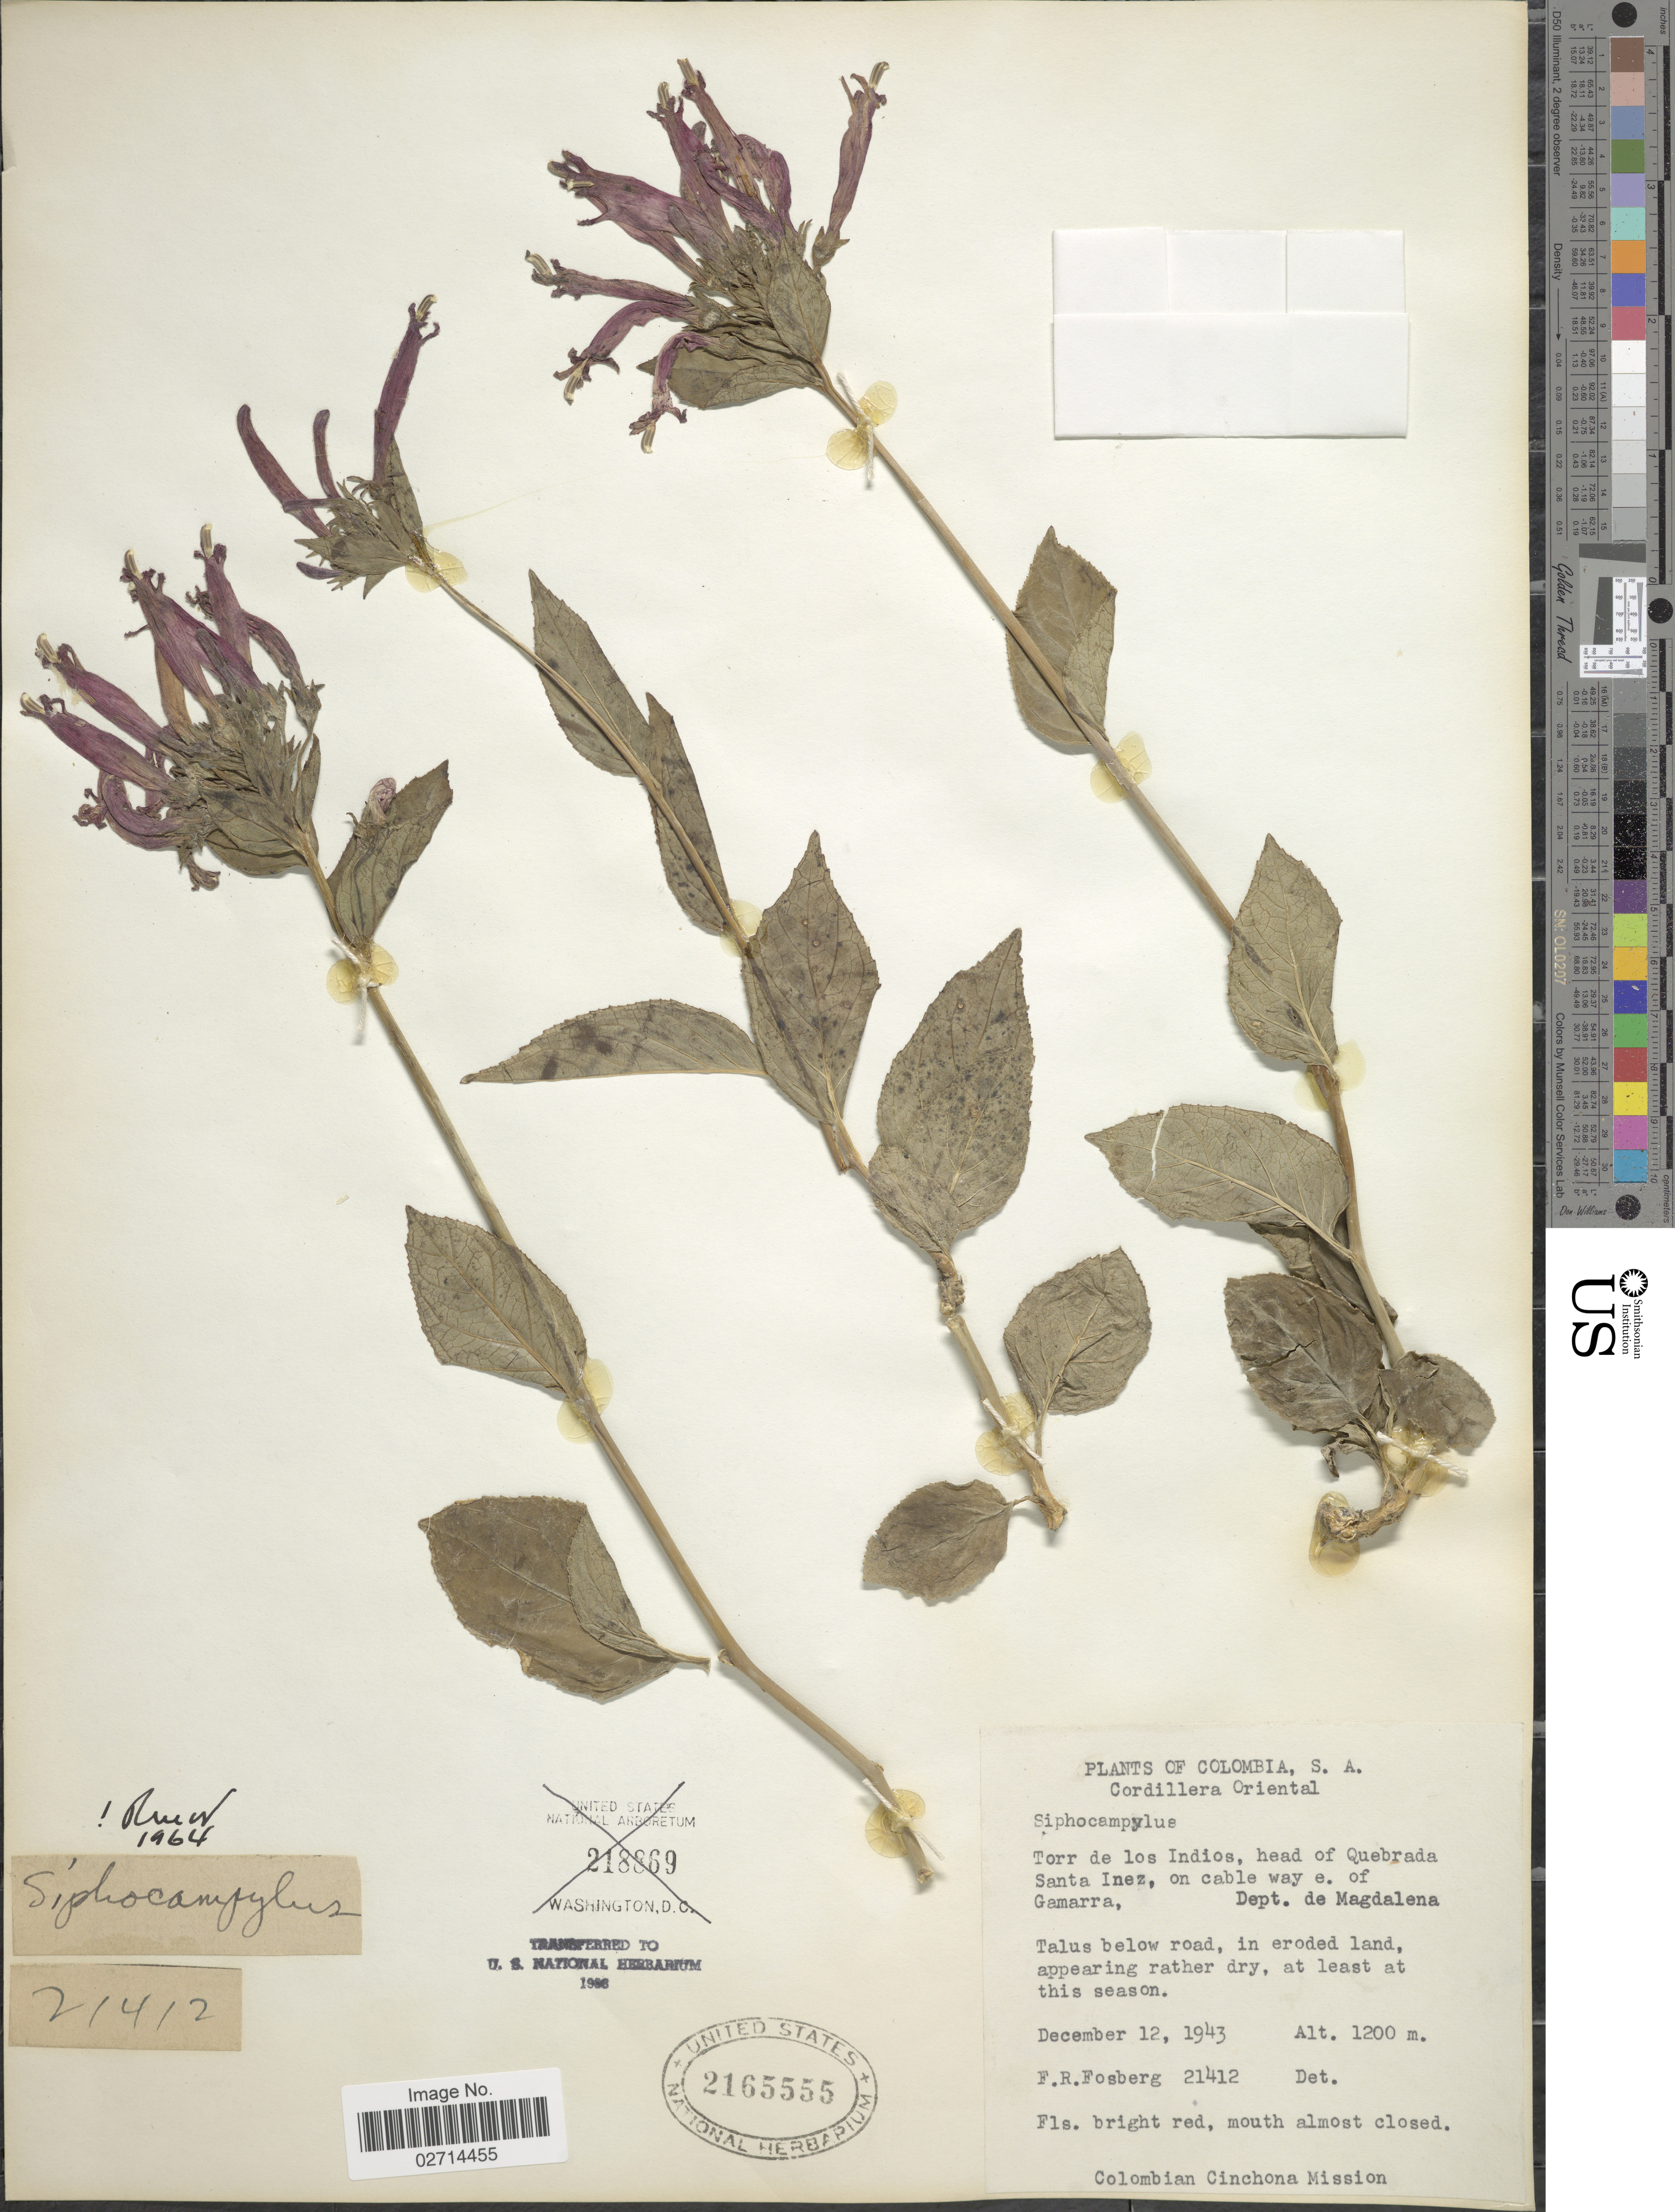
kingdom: Plantae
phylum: Tracheophyta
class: Magnoliopsida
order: Asterales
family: Campanulaceae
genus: Siphocampylus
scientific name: Siphocampylus sp.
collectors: F. R. Fosberg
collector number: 21412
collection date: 1943-12-12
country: Colombia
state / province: Magdalena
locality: Cordillera Oriental, Torr de los Indios, head of Quebrada Santa Inez, on cable way e. of Gamarra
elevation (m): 1200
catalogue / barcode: US 2165555